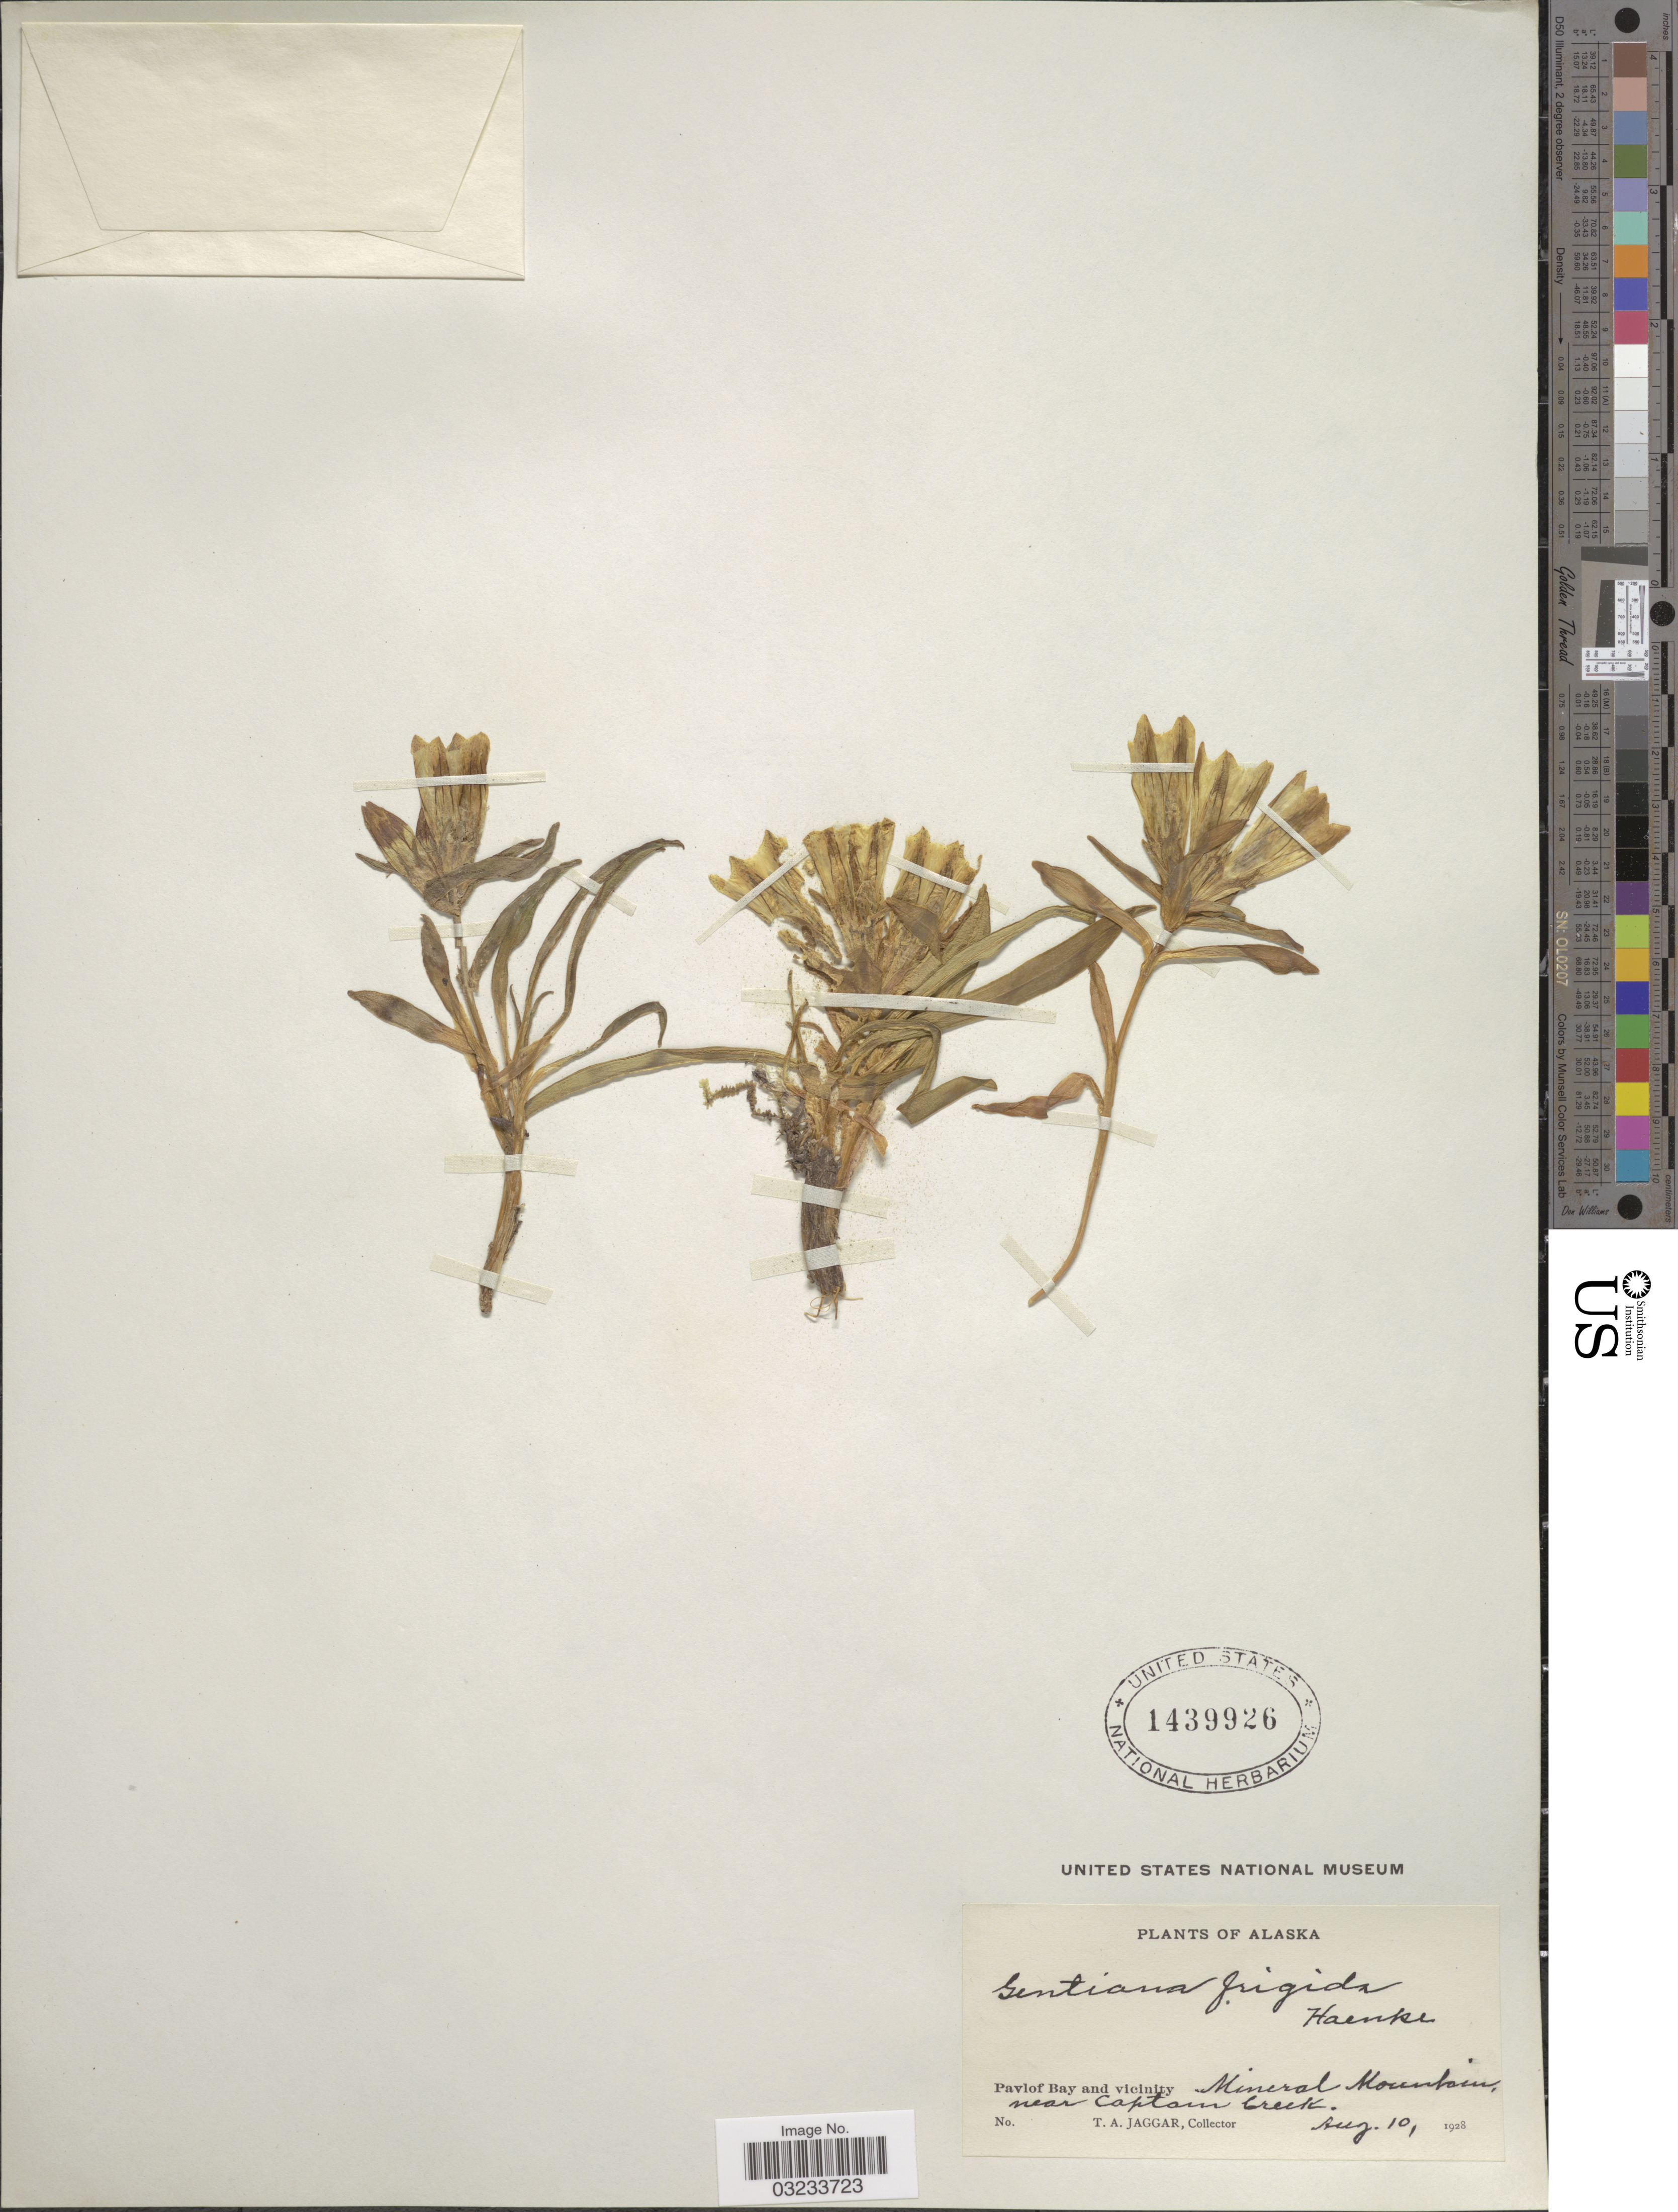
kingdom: Plantae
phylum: Tracheophyta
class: Magnoliopsida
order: Gentianales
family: Gentianaceae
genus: Gentiana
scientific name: Gentiana algida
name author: Pall.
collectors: T. Jaggar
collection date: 1928-08-10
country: United States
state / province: Alaska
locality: Pavlof Bay and vicinity. Mineral Mountain, near Captain Creek.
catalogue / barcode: US 1439926